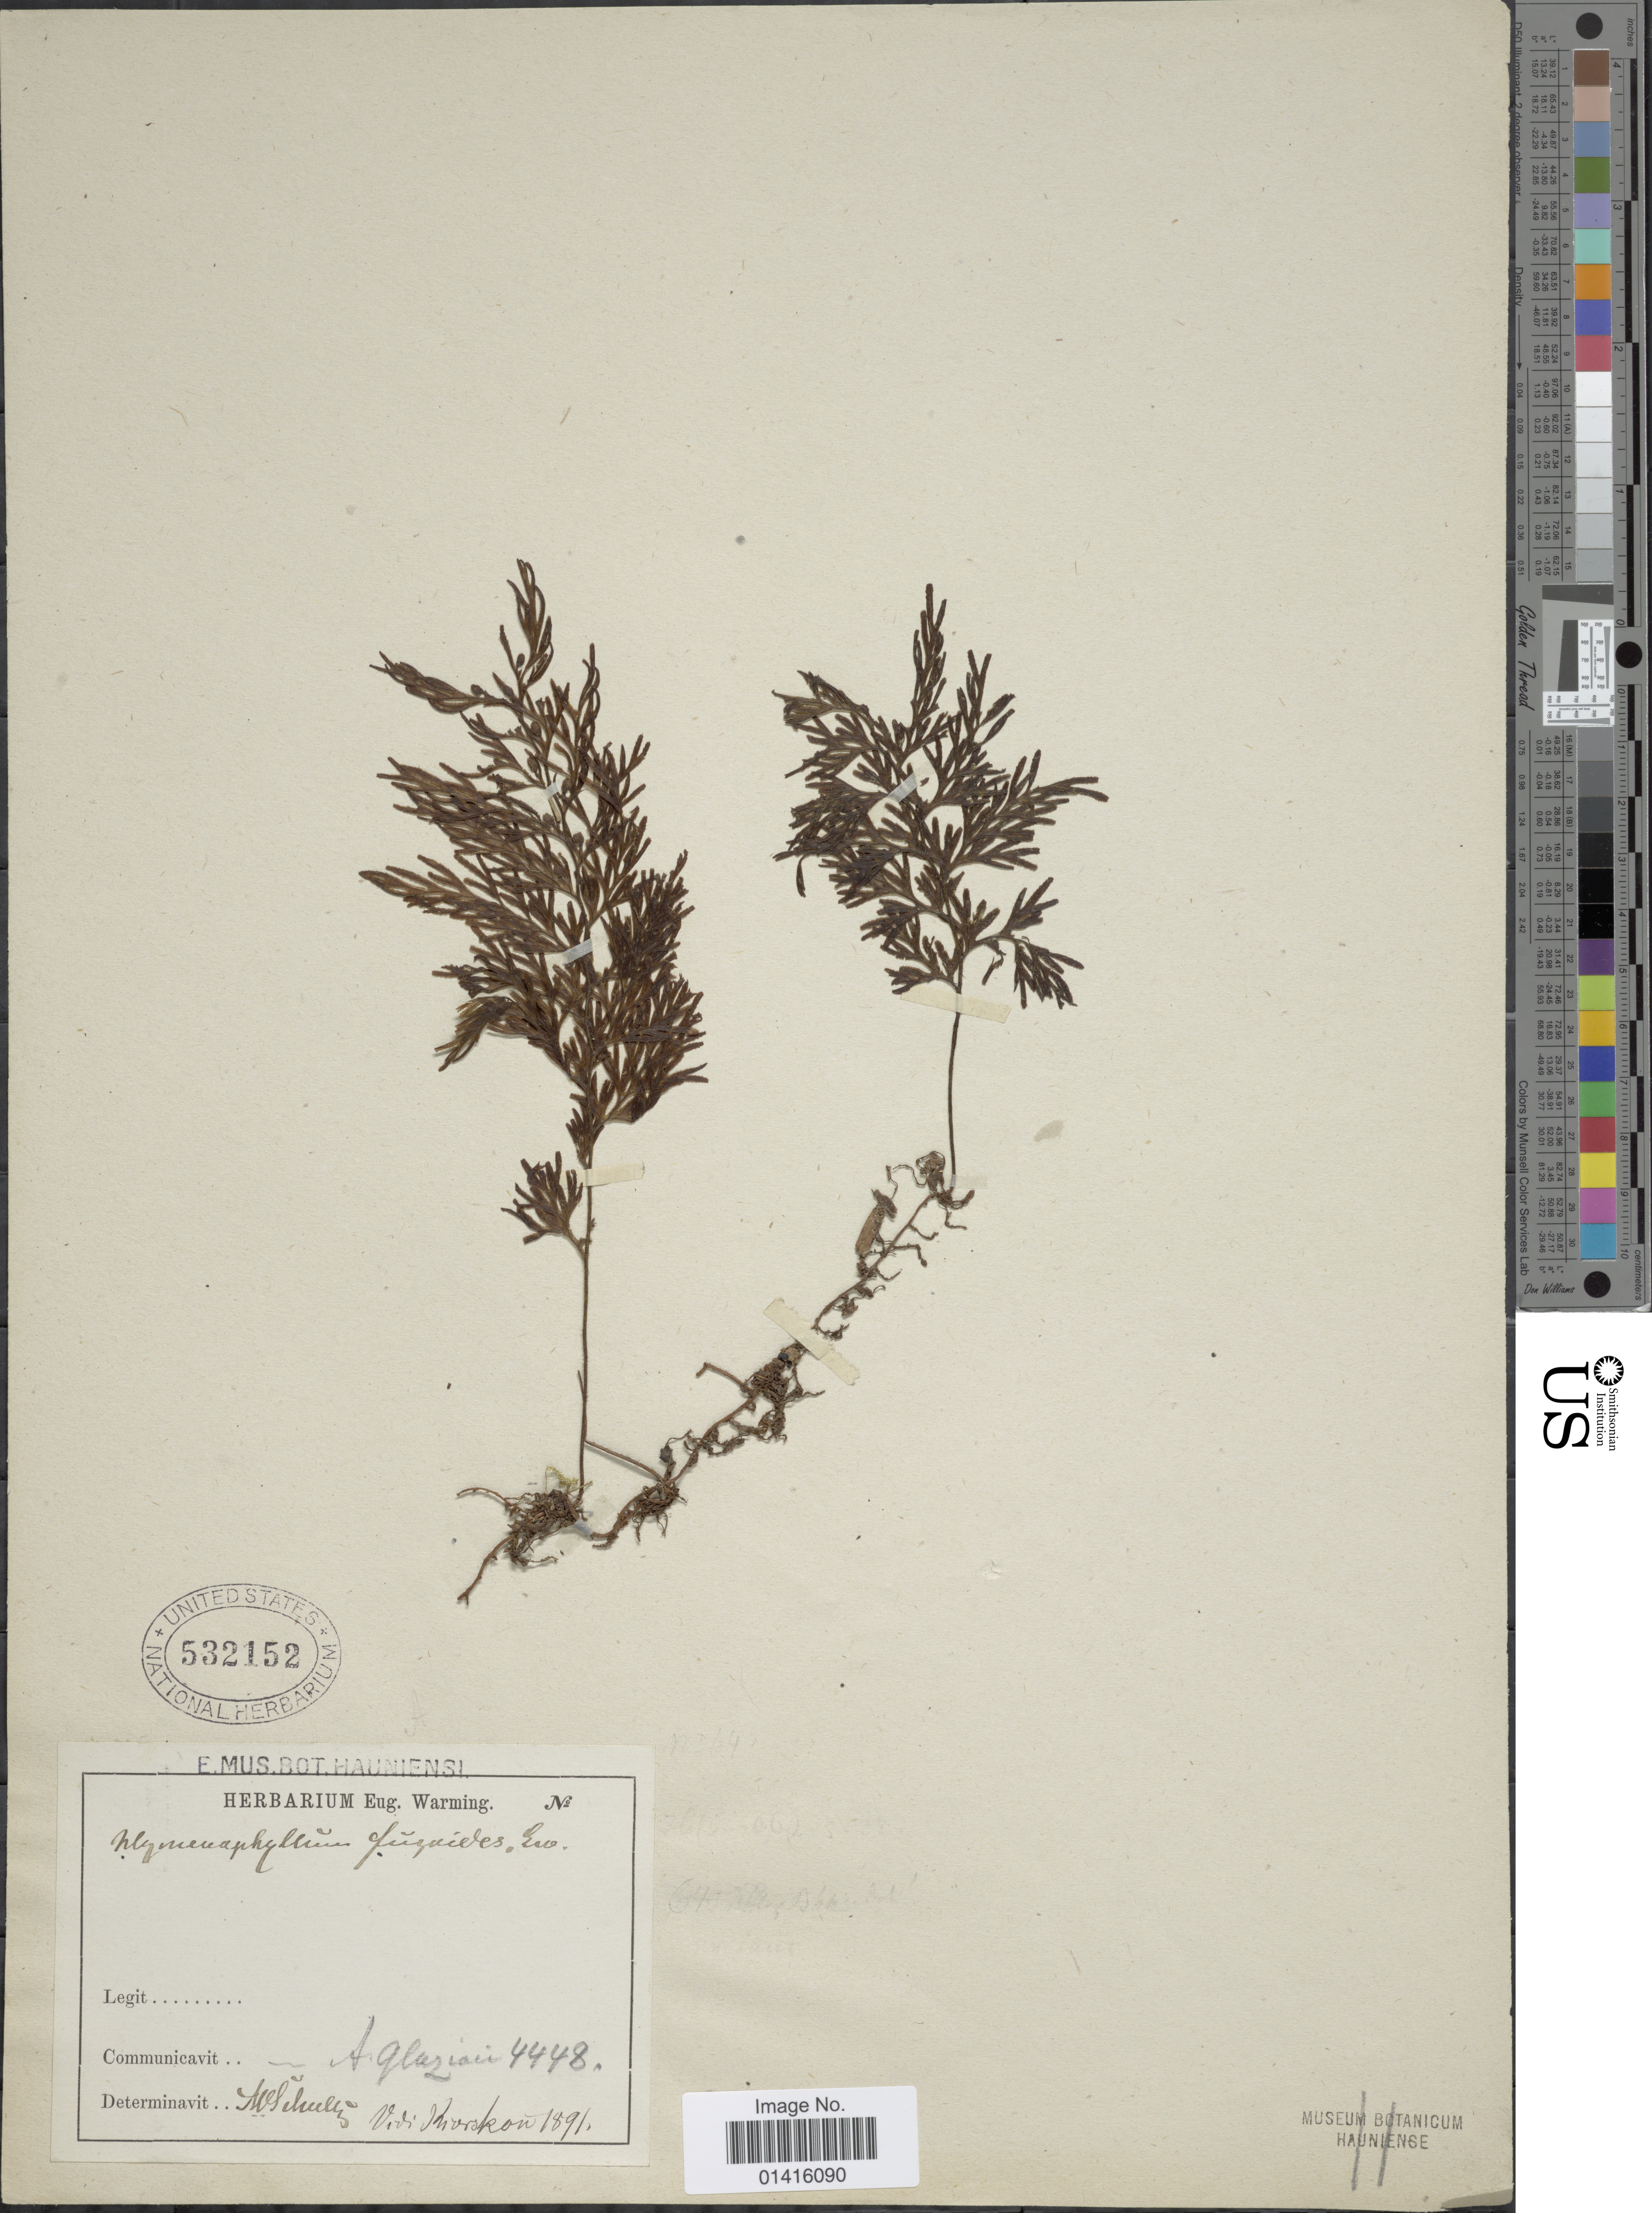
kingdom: Plantae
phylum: Tracheophyta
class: Polypodiopsida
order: Hymenophyllales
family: Hymenophyllaceae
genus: Hymenophyllum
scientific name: Hymenophyllum fucoides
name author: (Sw.) Sw.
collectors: J. H. Schultes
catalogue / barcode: US 532152